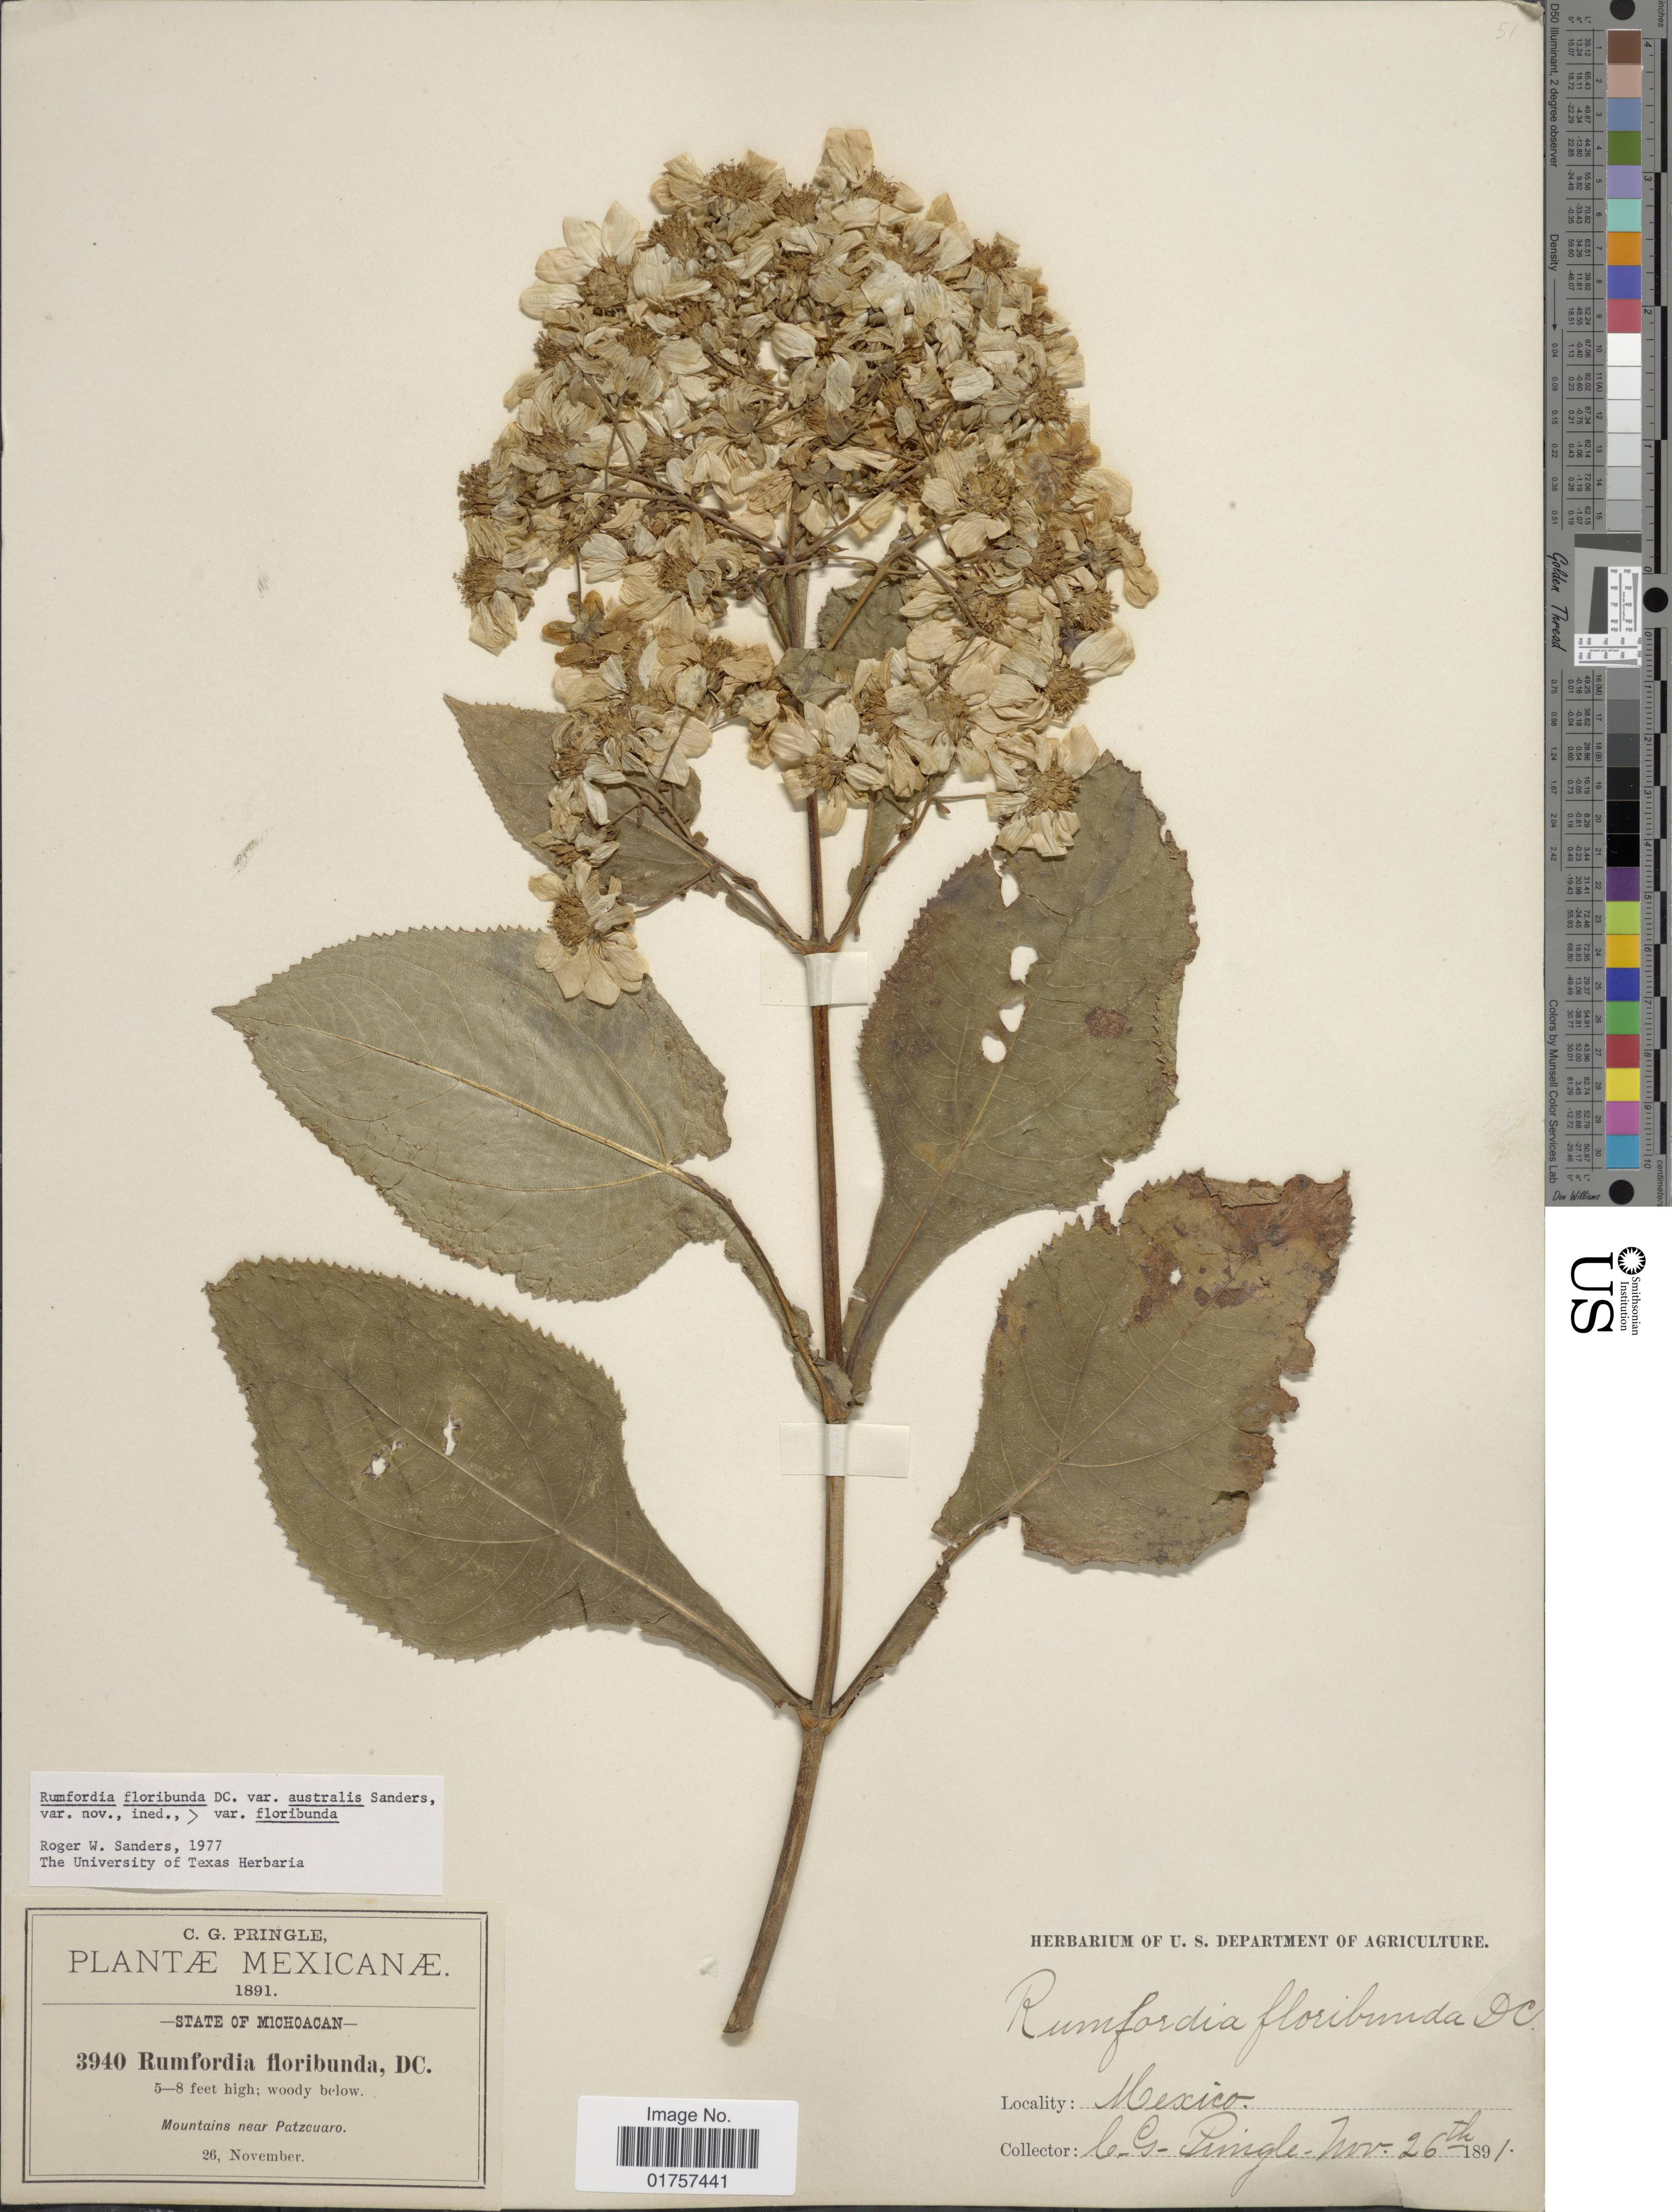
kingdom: Plantae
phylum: Tracheophyta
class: Magnoliopsida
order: Asterales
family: Asteraceae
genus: Rumfordia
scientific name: Rumfordia floribunda var. jaliscensis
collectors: C. G. Pringle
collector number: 3940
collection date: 1891-11-26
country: Mexico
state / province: Michoacán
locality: near Patzcuaro